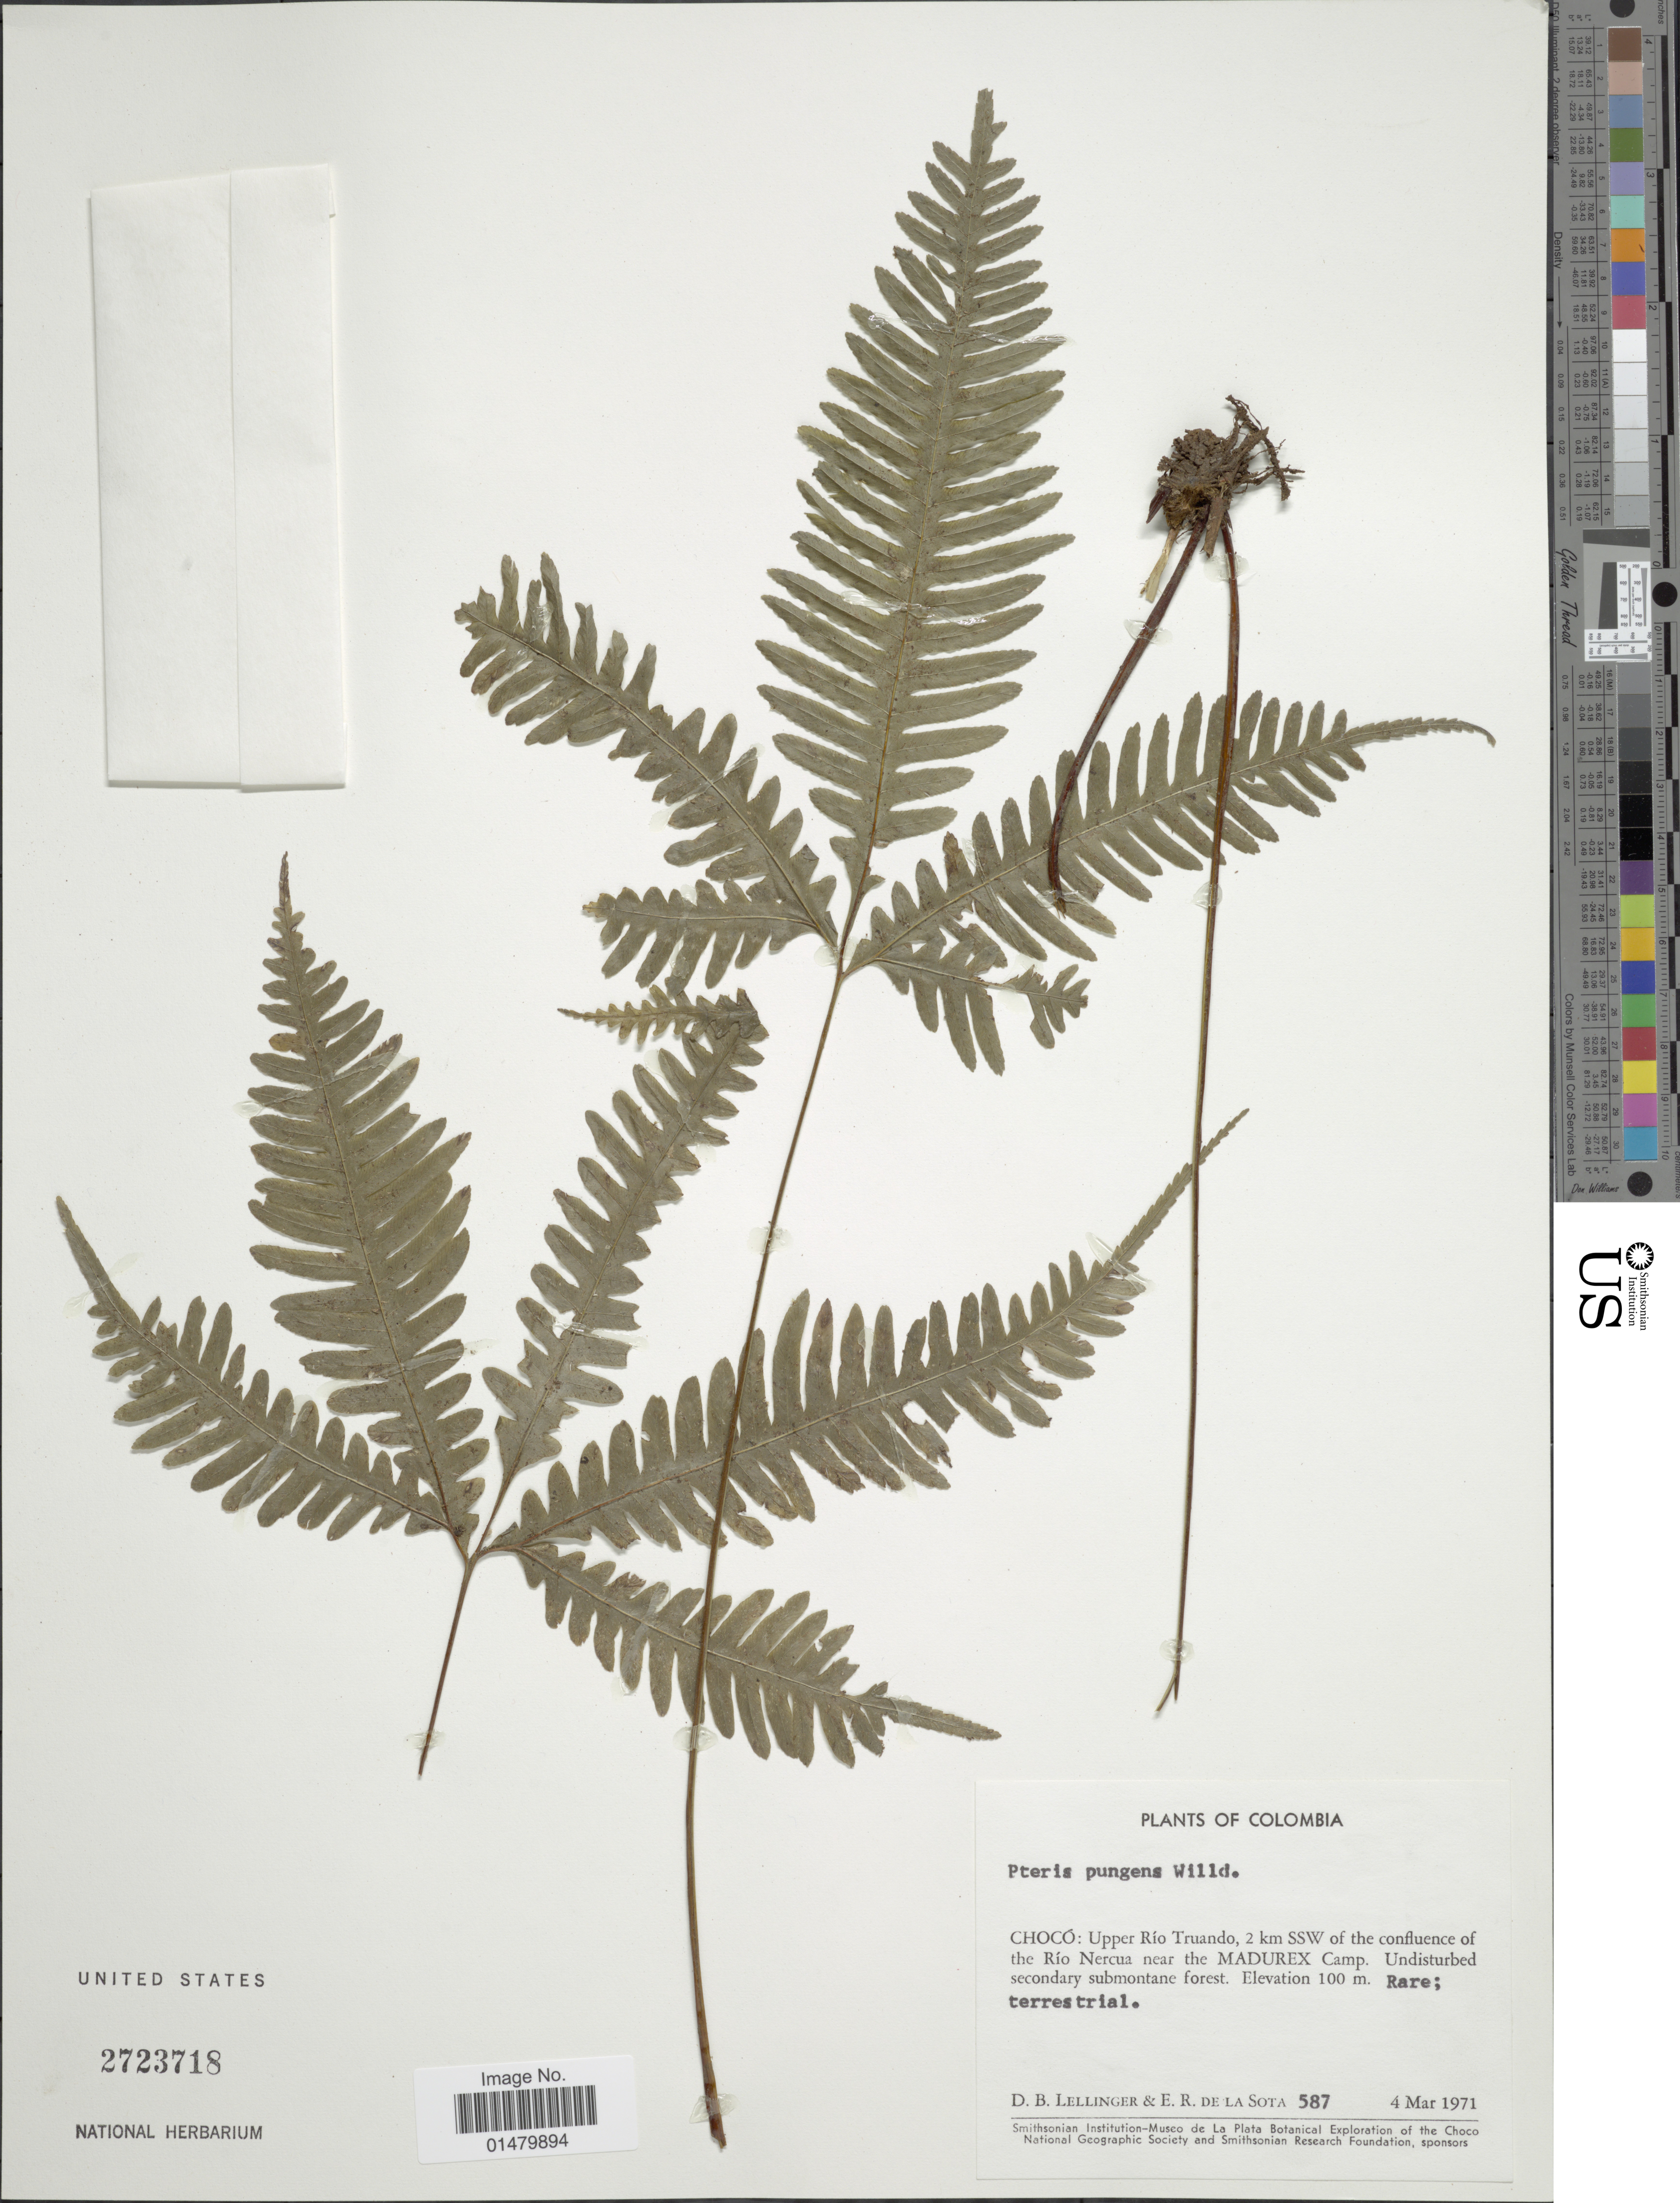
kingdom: Plantae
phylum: Tracheophyta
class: Polypodiopsida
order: Polypodiales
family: Pteridaceae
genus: Pteris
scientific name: Pteris pungens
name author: Willd.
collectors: D. B. Lellinger & E. R. de la Sota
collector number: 587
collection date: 1971-03-04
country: Colombia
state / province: Chocó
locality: Upper Rio Truando, 2 km SSW of the confluence of the Rio Nercua near the Madurex Camp.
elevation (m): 100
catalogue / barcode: US 2723718